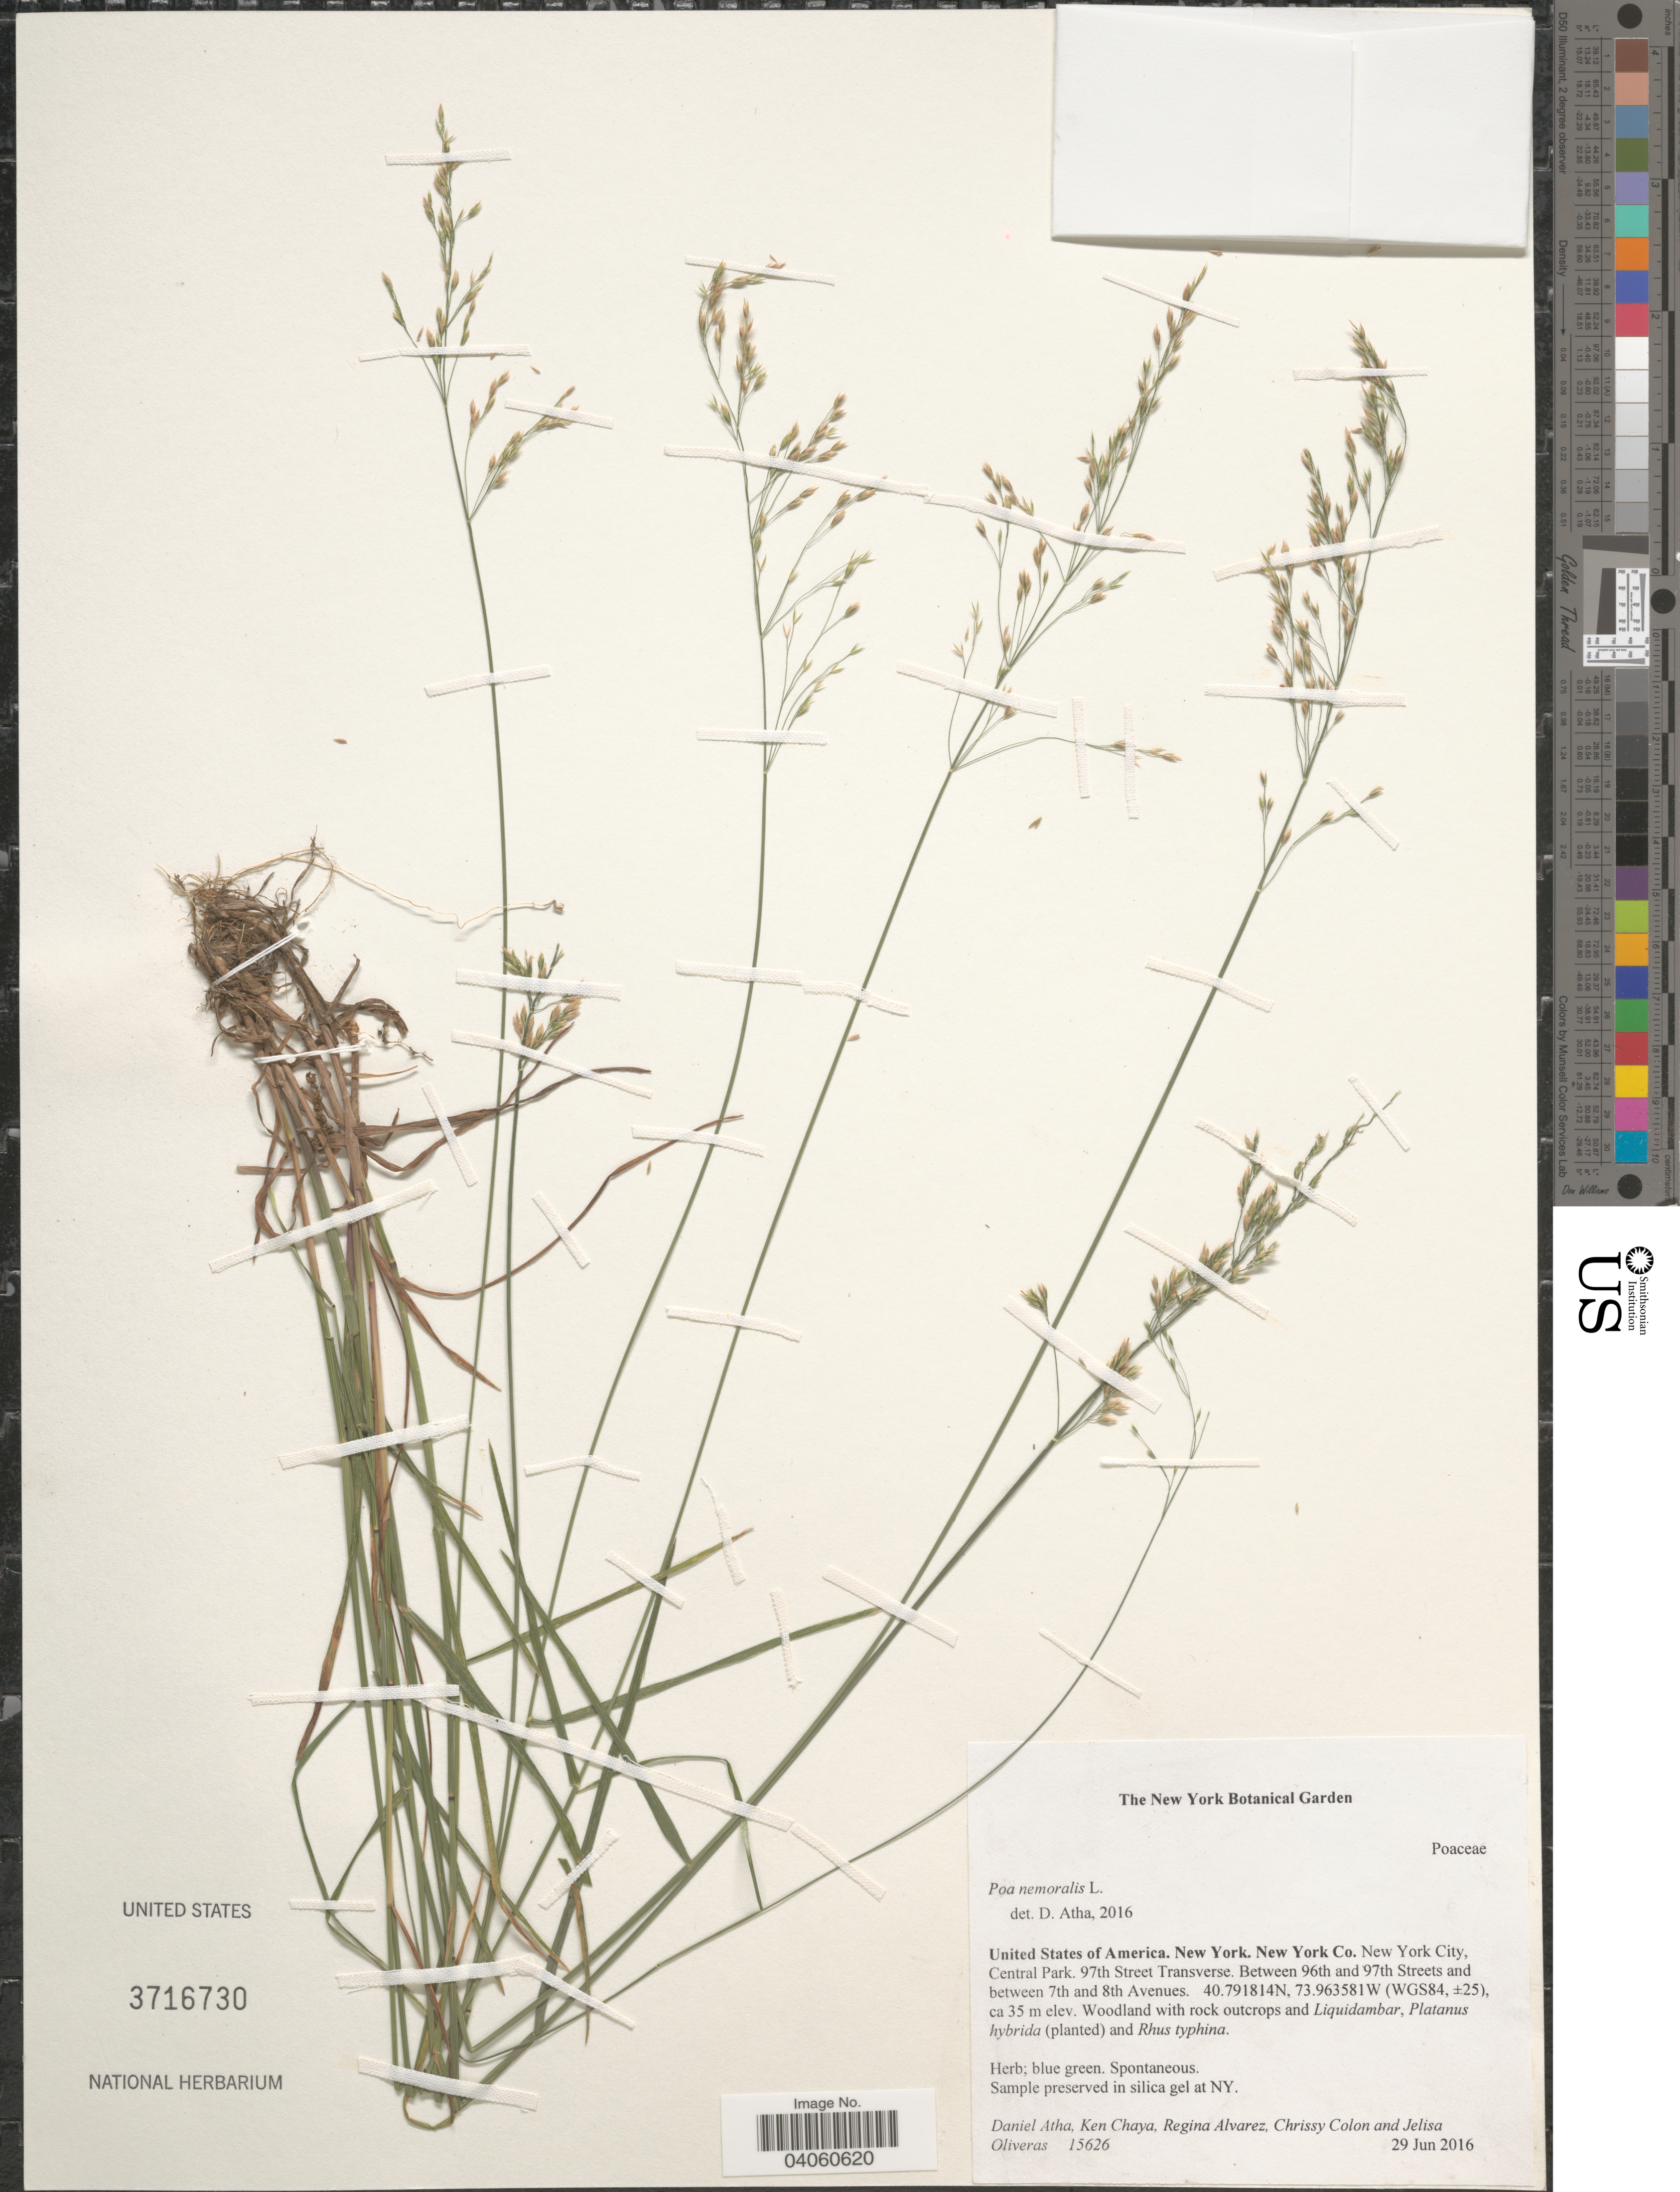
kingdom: Plantae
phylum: Tracheophyta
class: Liliopsida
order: Poales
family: Poaceae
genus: Poa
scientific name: Poa nemoralis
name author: L.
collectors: D. Atha, K. Chaya, R. Álvarez, C. Colon & J. Oliveras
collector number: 15626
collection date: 2016-06-29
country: United States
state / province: New York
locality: New York Co. New York City, Central Park. 97th Street Transverse. Between 96th and 97th Streets and between 7th and 8th Avenues.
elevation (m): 35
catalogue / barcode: US 3716730